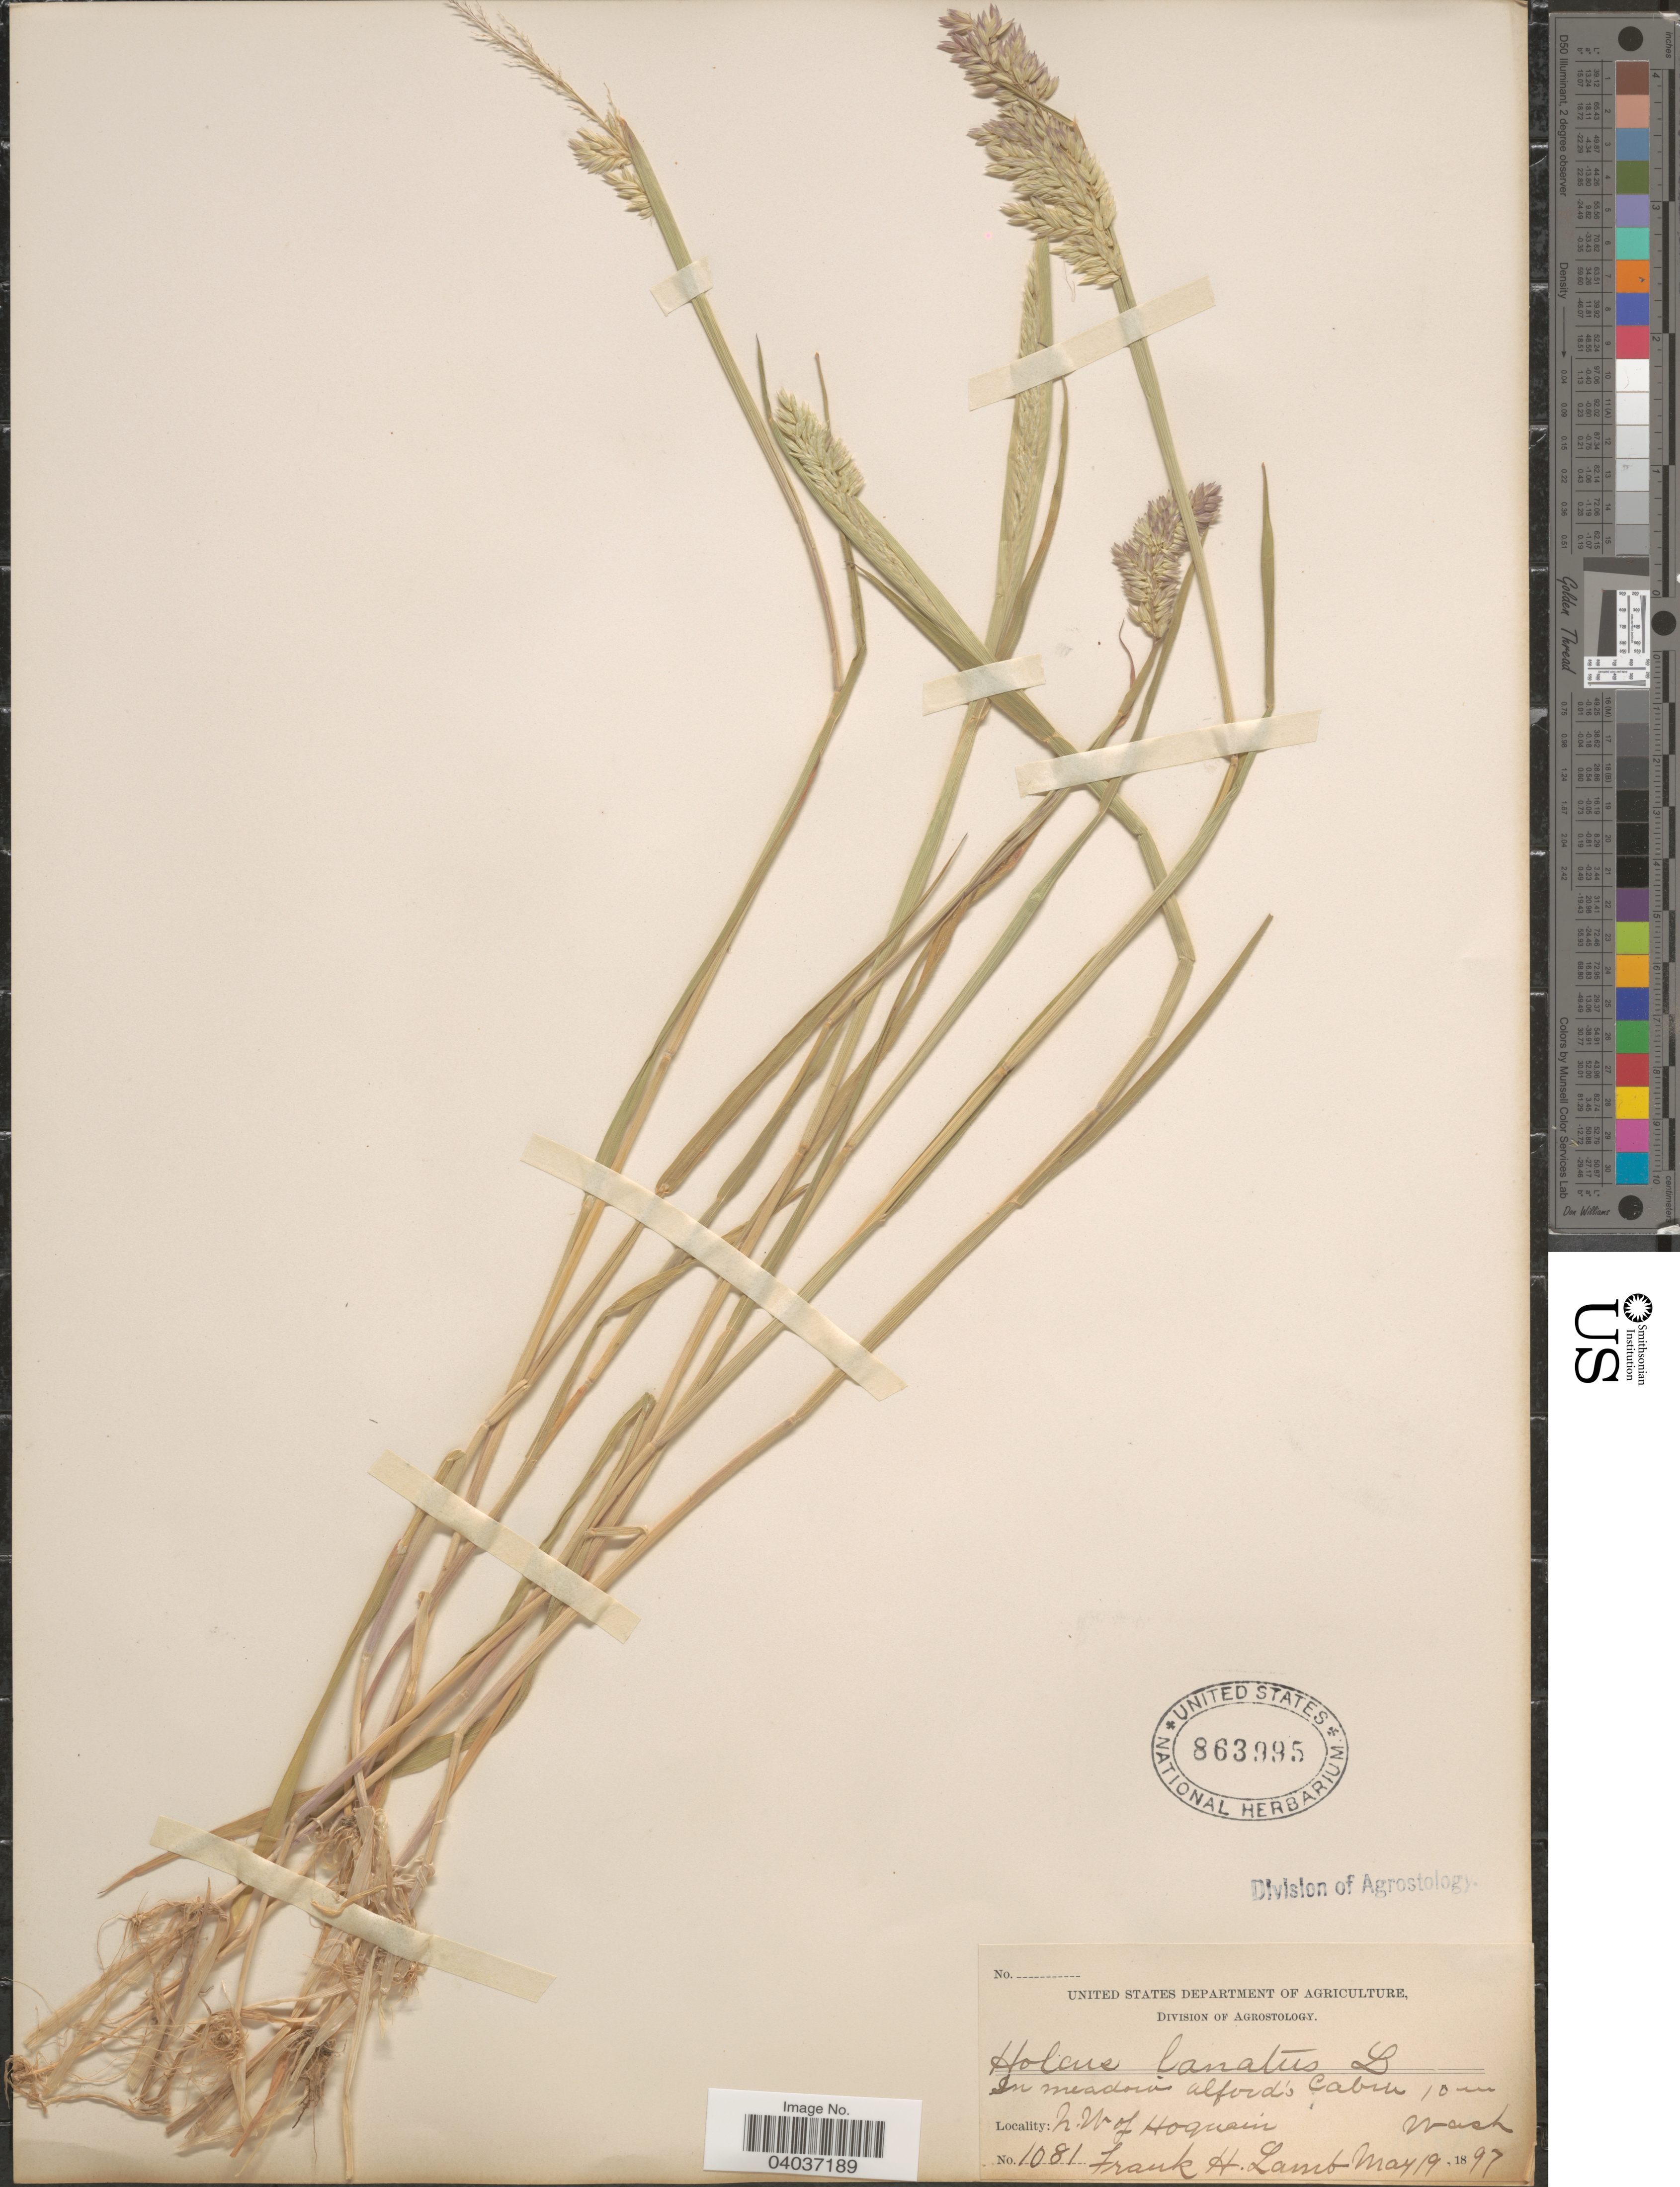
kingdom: Plantae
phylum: Tracheophyta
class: Liliopsida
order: Poales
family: Poaceae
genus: Holcus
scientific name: Holcus lanatus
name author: L.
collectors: F. H. Lamb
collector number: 1081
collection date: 1897-05-19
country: United States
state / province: Washington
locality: In meadow Alford's Cabin. 10 mi. N.W. of Hoquiam.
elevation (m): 10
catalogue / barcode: US 863995